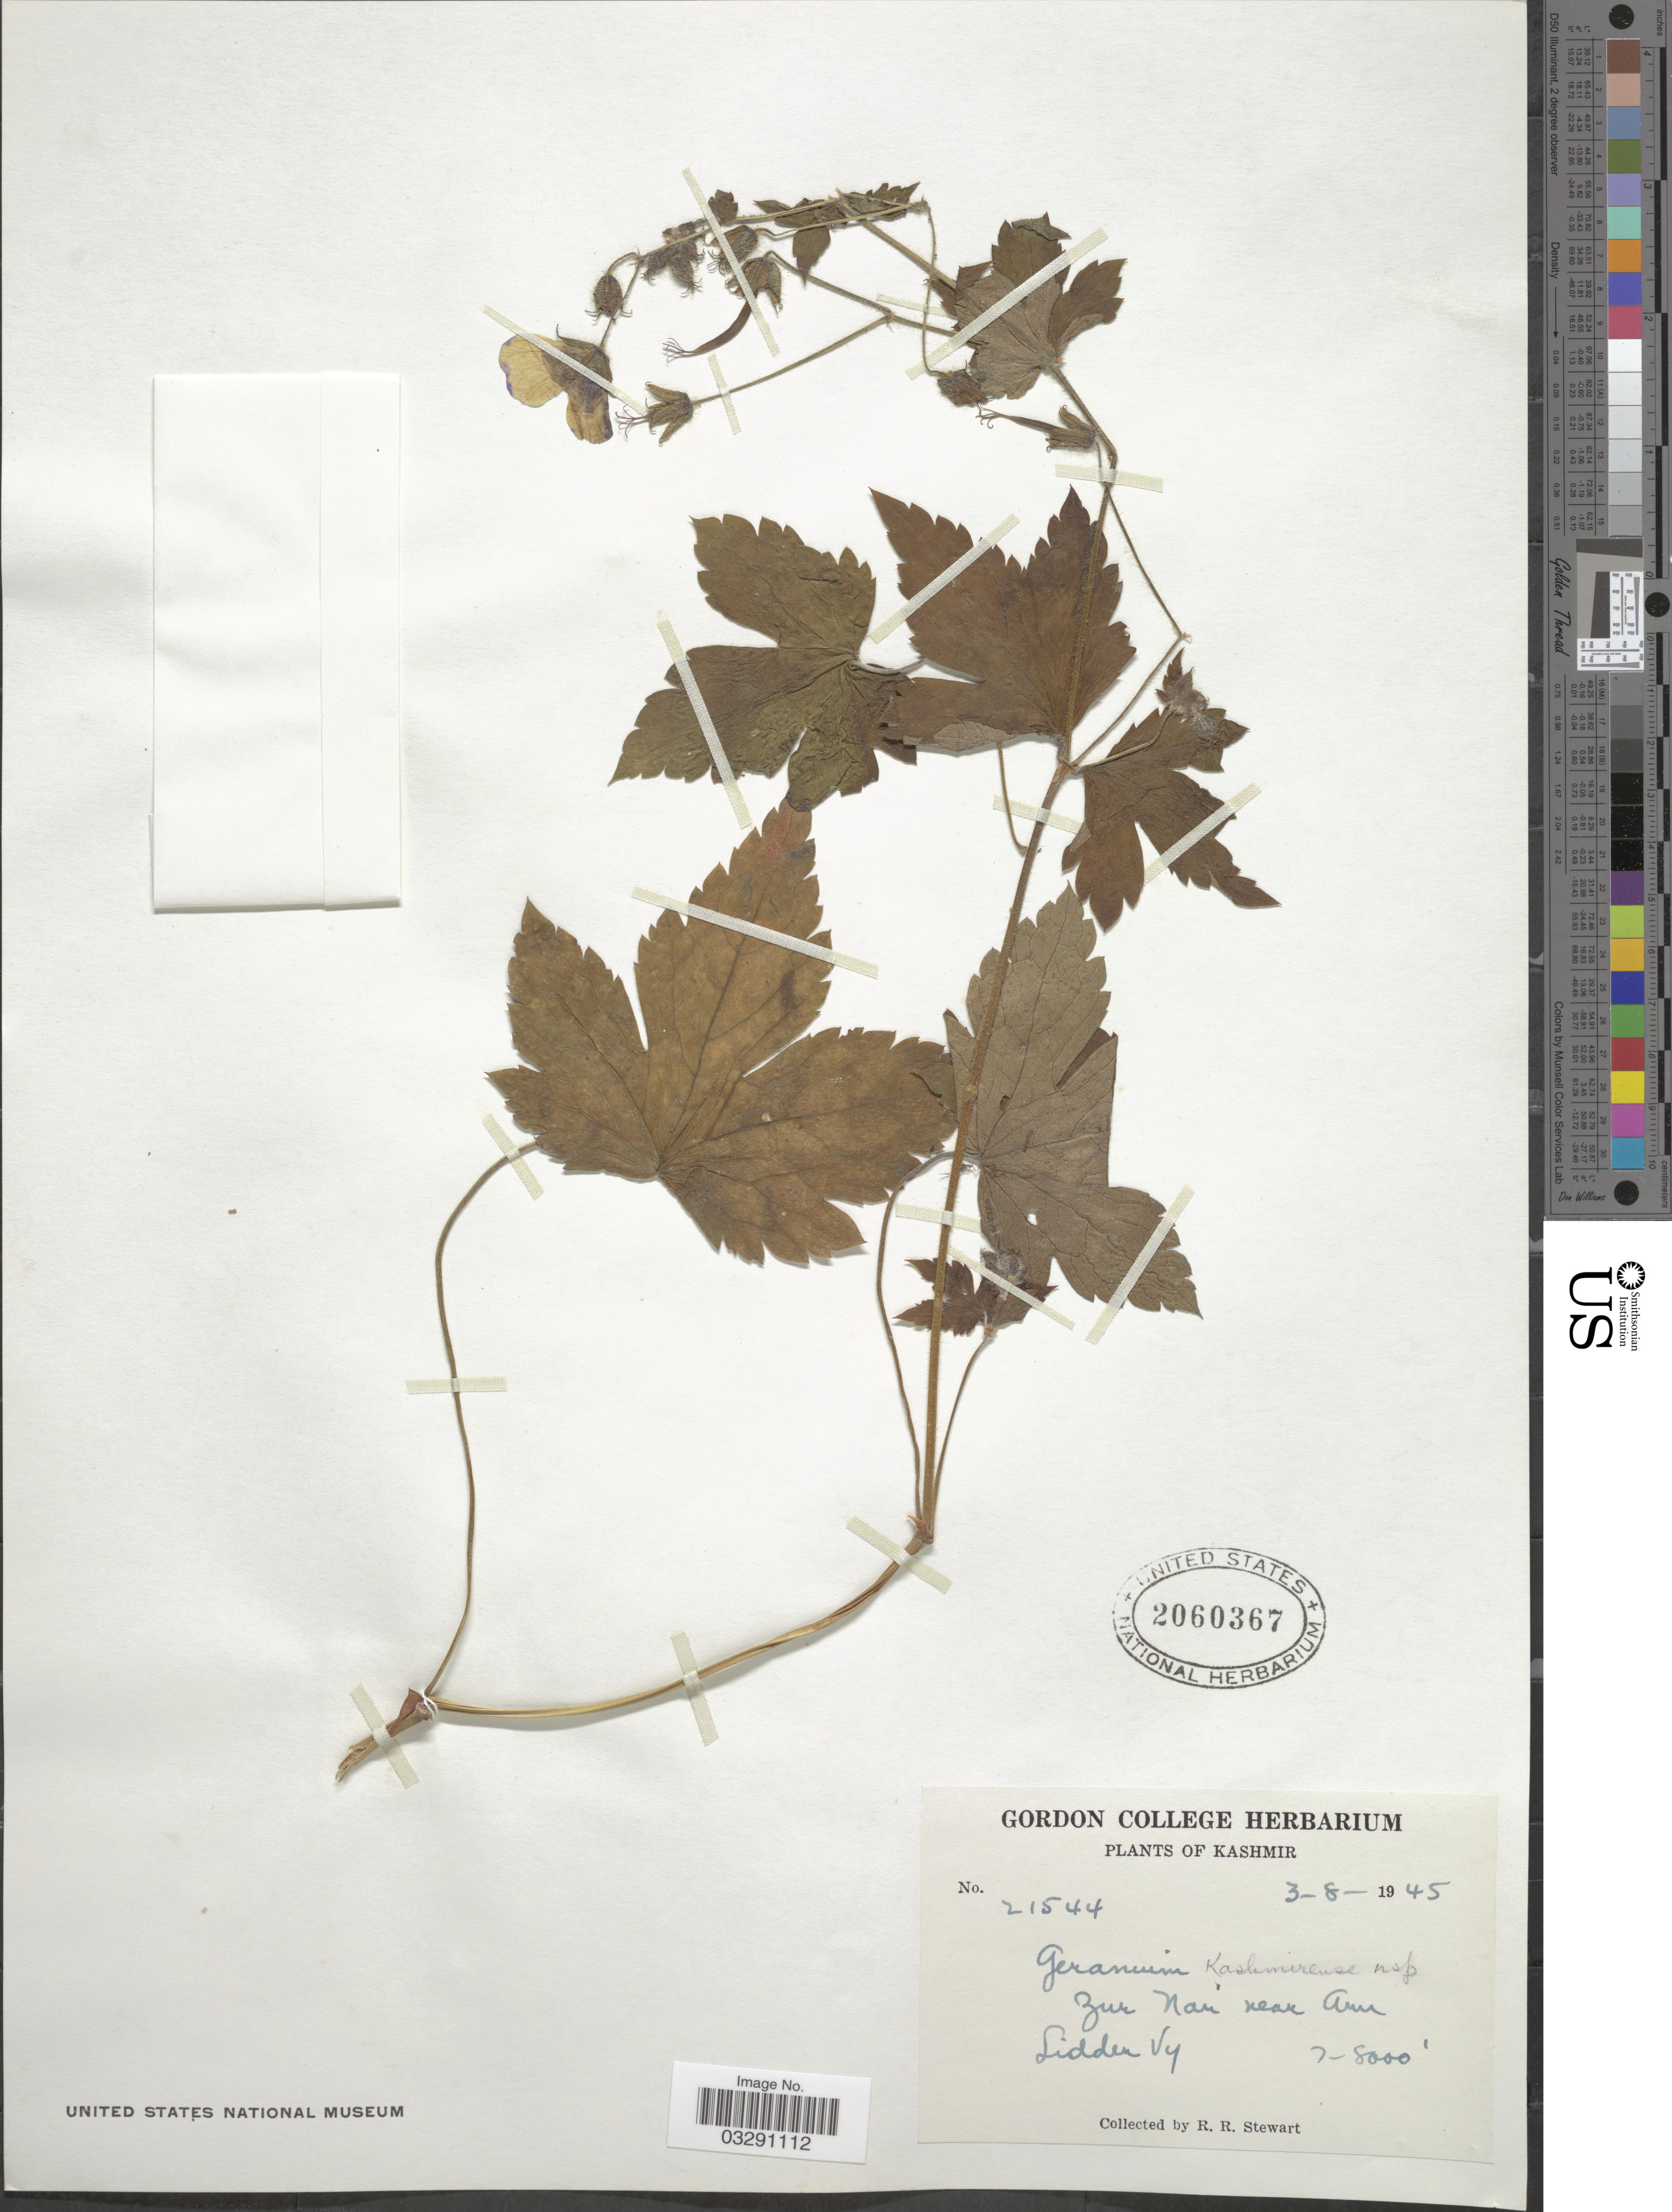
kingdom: Plantae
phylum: Tracheophyta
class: Magnoliopsida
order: Geraniales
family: Geraniaceae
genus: Geranium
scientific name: Geranium kashmirense ined.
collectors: R. Stewart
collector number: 21544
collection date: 1945-08-03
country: India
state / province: Jammu and Kashmir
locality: Kashmir. Zur Nar near Aru Lidden Vy.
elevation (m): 2134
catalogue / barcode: US 2060367